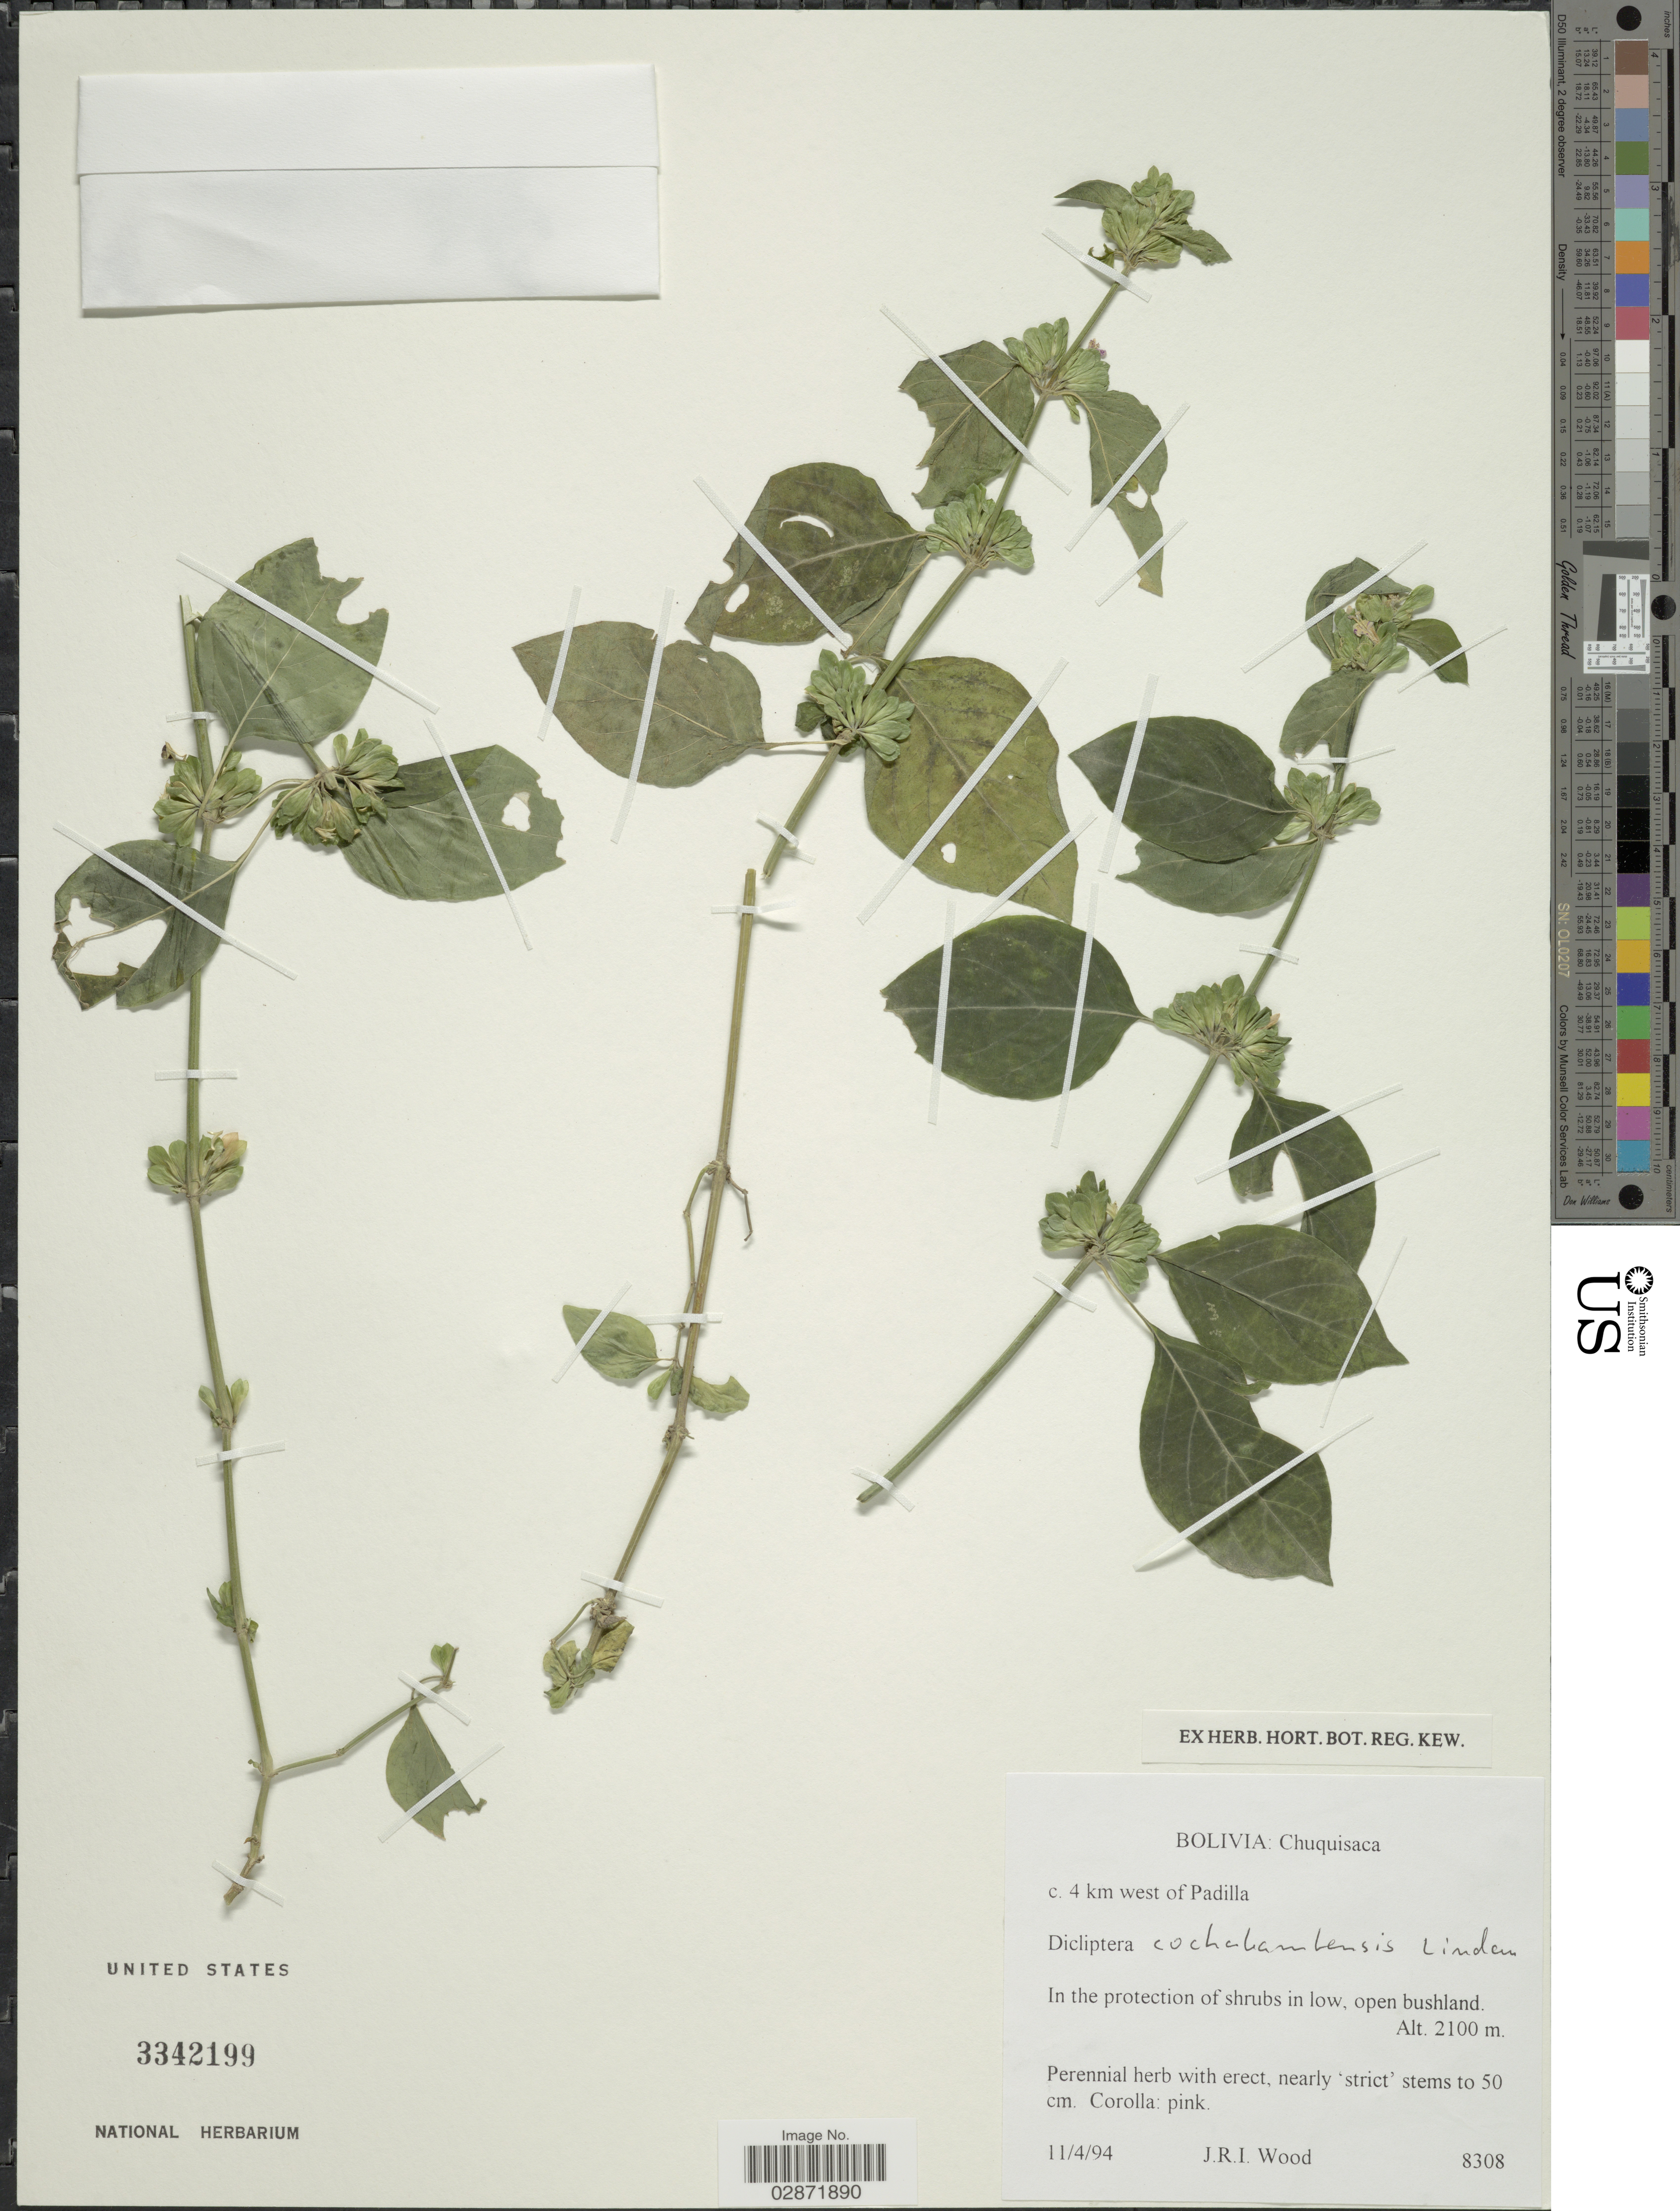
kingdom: Plantae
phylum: Tracheophyta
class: Magnoliopsida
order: Lamiales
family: Acanthaceae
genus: Dicliptera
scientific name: Dicliptera cochabambensis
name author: Lindau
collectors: J. R. I. Wood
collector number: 8308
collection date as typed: Transcribed d/m/y: 11/4/94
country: Bolivia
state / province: Chuquisaca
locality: C. 4 km west of Padilla.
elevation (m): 2100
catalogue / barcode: US 3342199